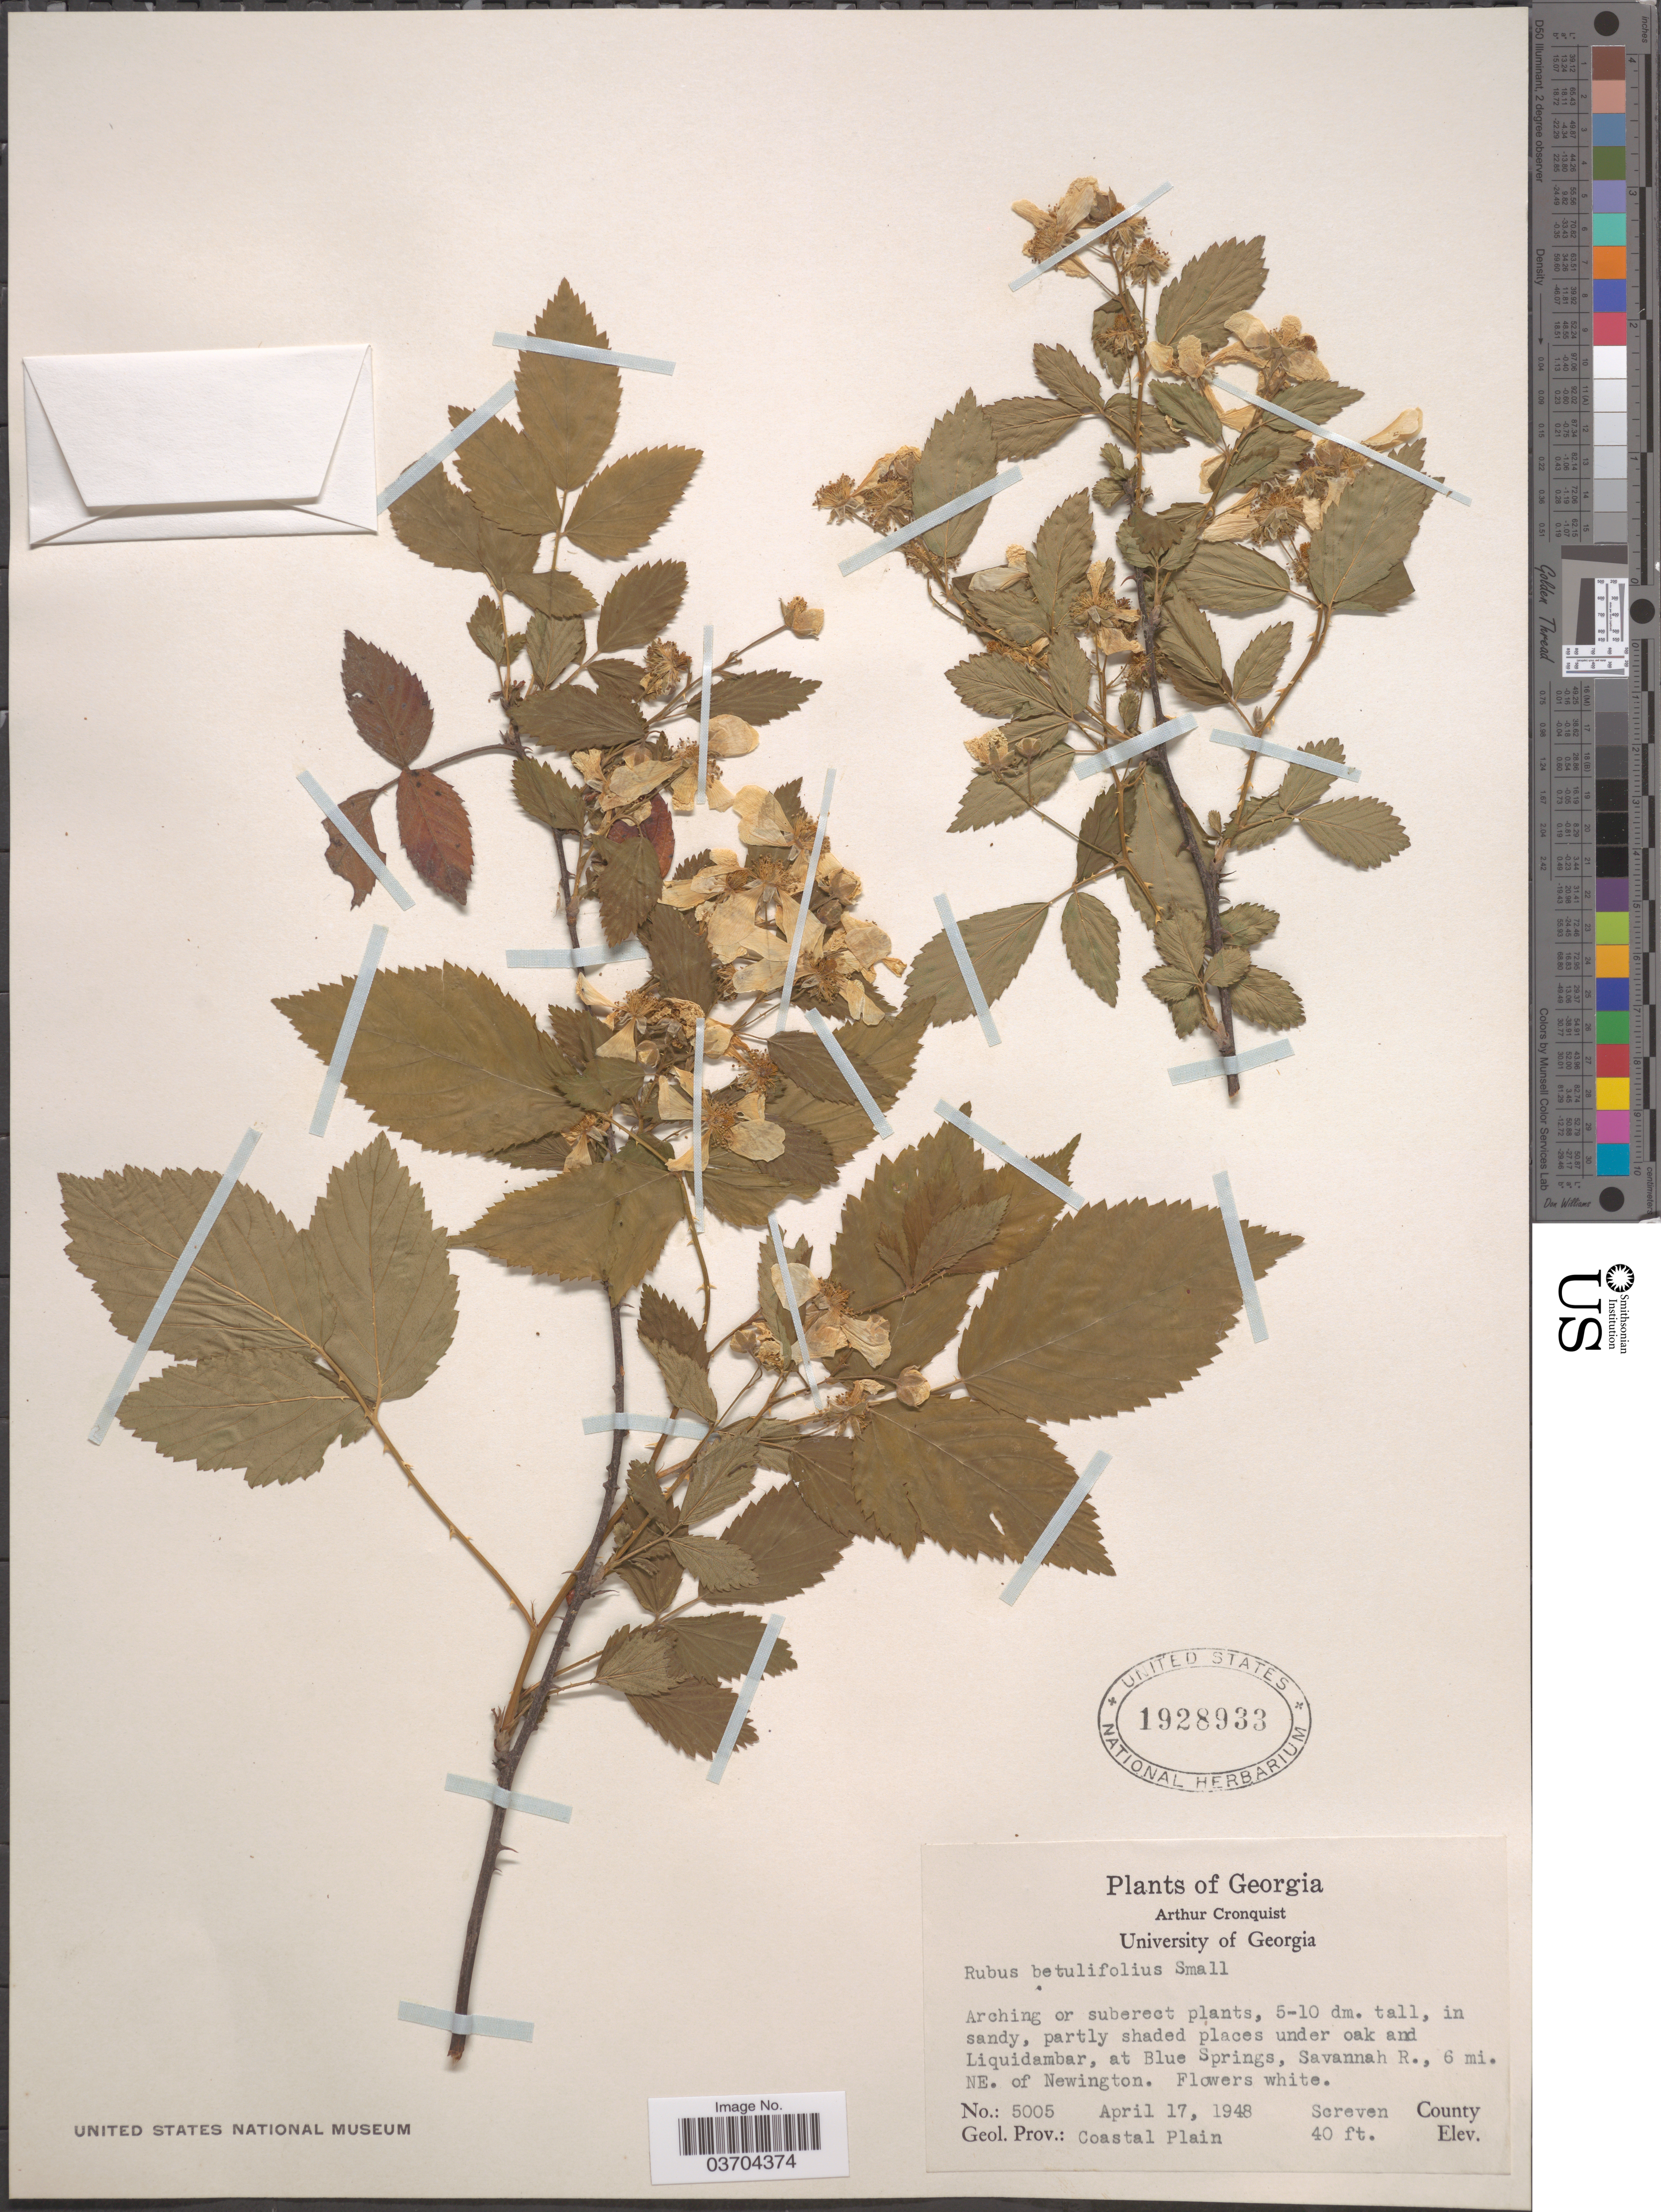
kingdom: Plantae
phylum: Tracheophyta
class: Magnoliopsida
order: Rosales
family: Rosaceae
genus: Rubus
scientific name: Rubus betulifolius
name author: Small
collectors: A. J. Cronquist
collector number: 5005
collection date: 1948-04-17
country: United States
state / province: Georgia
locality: Liquidambar, at Blue Springs, Savannah R., 6 mi. NE. of Newington. Screven County. Geol. Prov.: Coastal Plain.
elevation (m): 12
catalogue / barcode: US 1928933